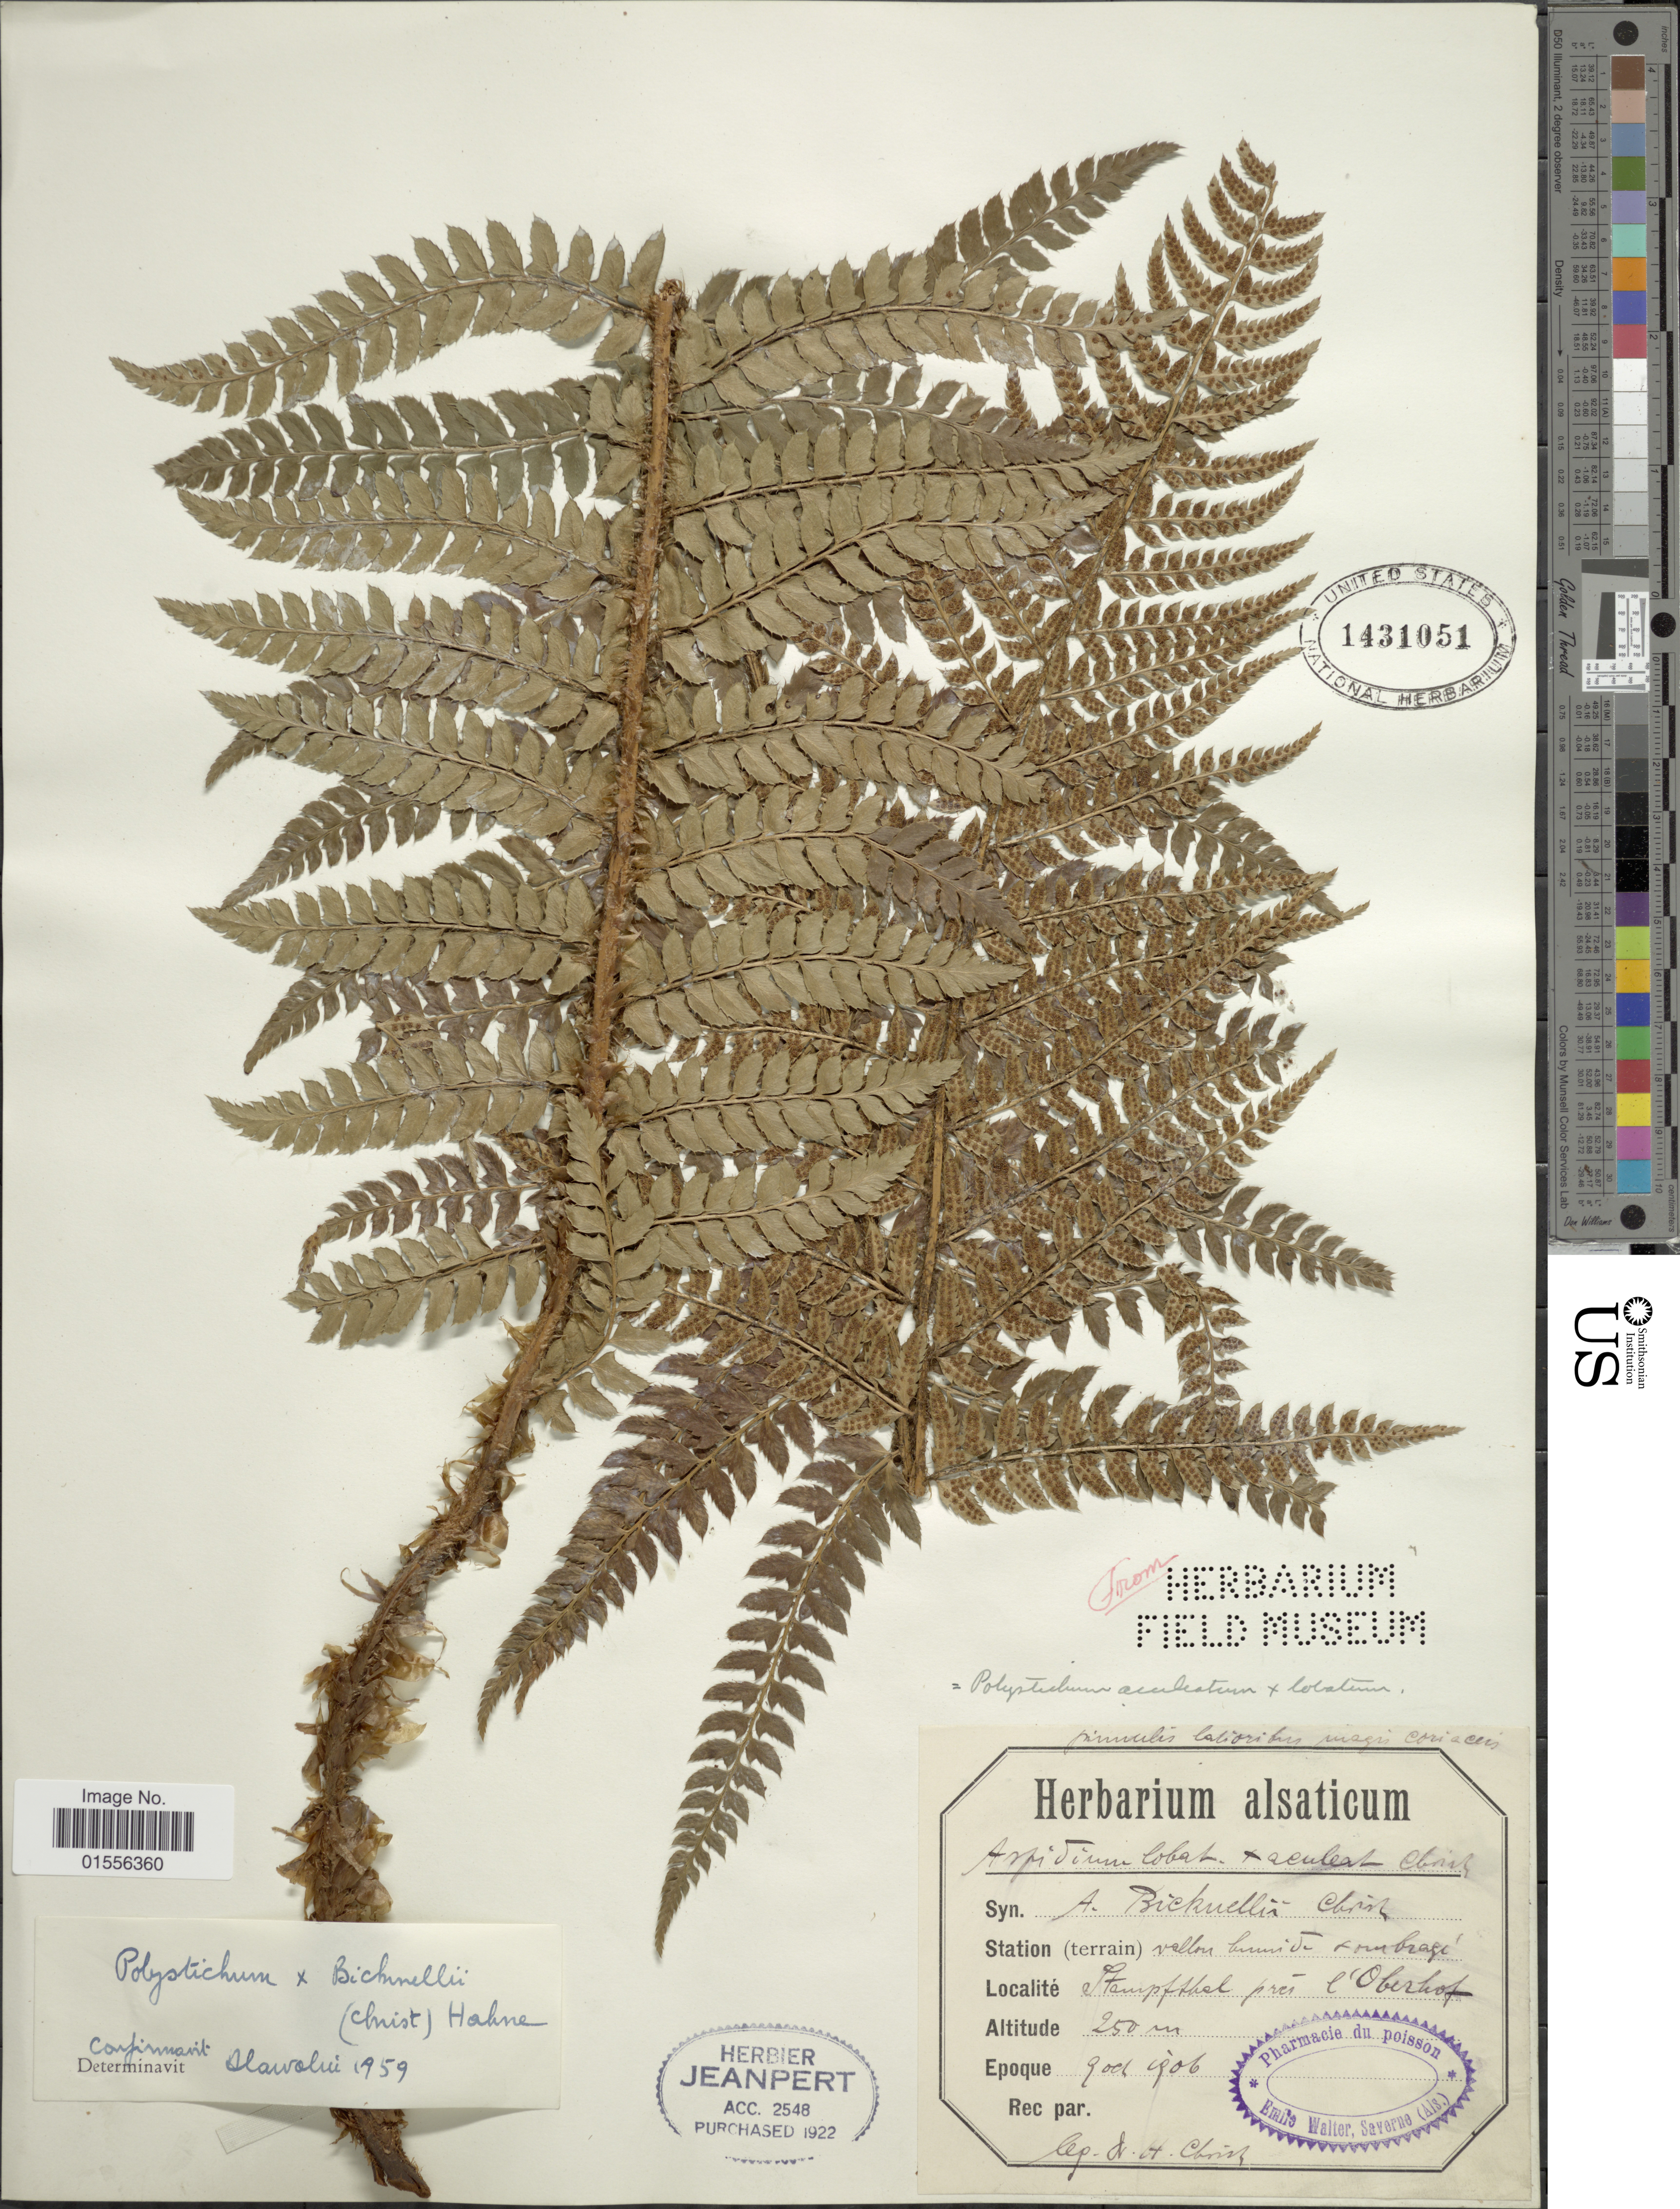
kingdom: Plantae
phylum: Tracheophyta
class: Polypodiopsida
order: Polypodiales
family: Dryopteridaceae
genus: Polystichum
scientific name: Polystichum x bicknellii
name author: (Christ) Hahne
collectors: J. H. Christ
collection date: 1906-10-09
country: Germany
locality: Stempfthel pres l'Oberhof [interpreted]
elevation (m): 250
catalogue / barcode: US 1431051